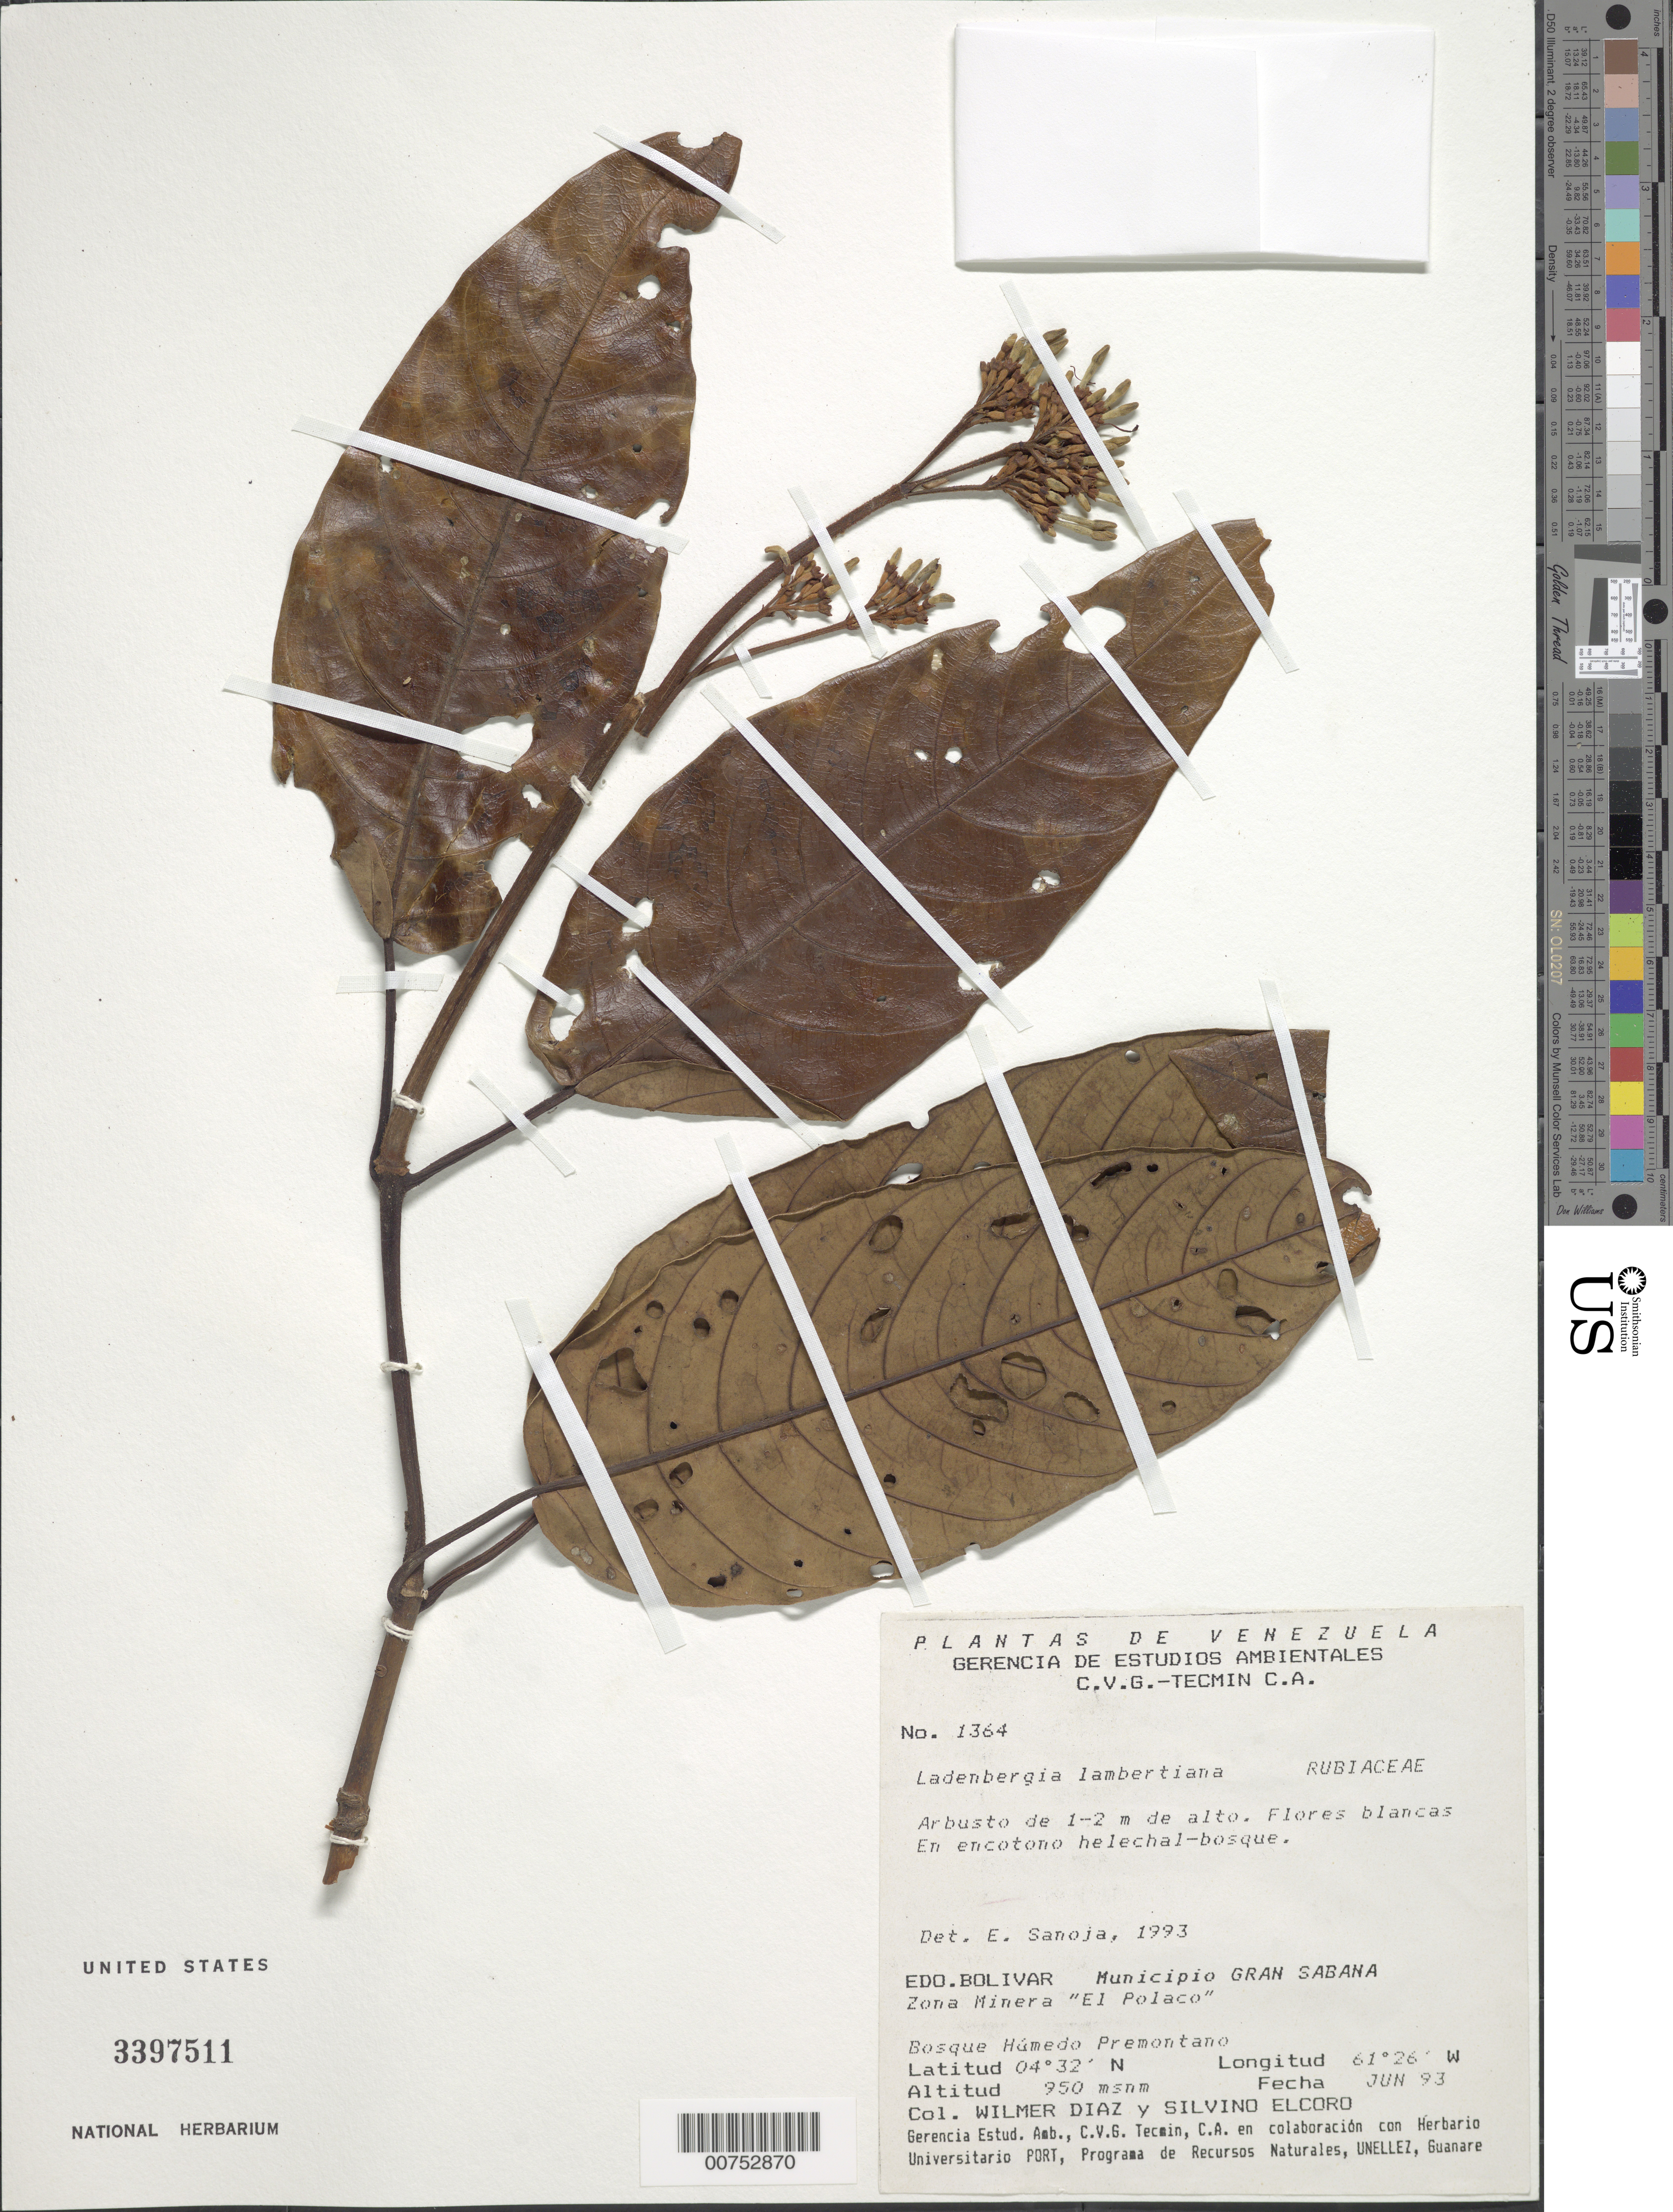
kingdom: Plantae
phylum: Tracheophyta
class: Magnoliopsida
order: Gentianales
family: Rubiaceae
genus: Ladenbergia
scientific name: Ladenbergia lambertiana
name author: (A. Braun ex Mart.) Klotzsch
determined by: Sanoja, Elio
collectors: W. Díaz P. & S. Elcoro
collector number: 1364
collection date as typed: Jun-93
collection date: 1993-06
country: Venezuela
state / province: Bolívar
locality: Mun. Gran Sabana, Zona Minera "El Polaco"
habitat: Bosque humedo premontano; en encotono helechal-bosque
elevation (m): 950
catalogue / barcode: US 3397511